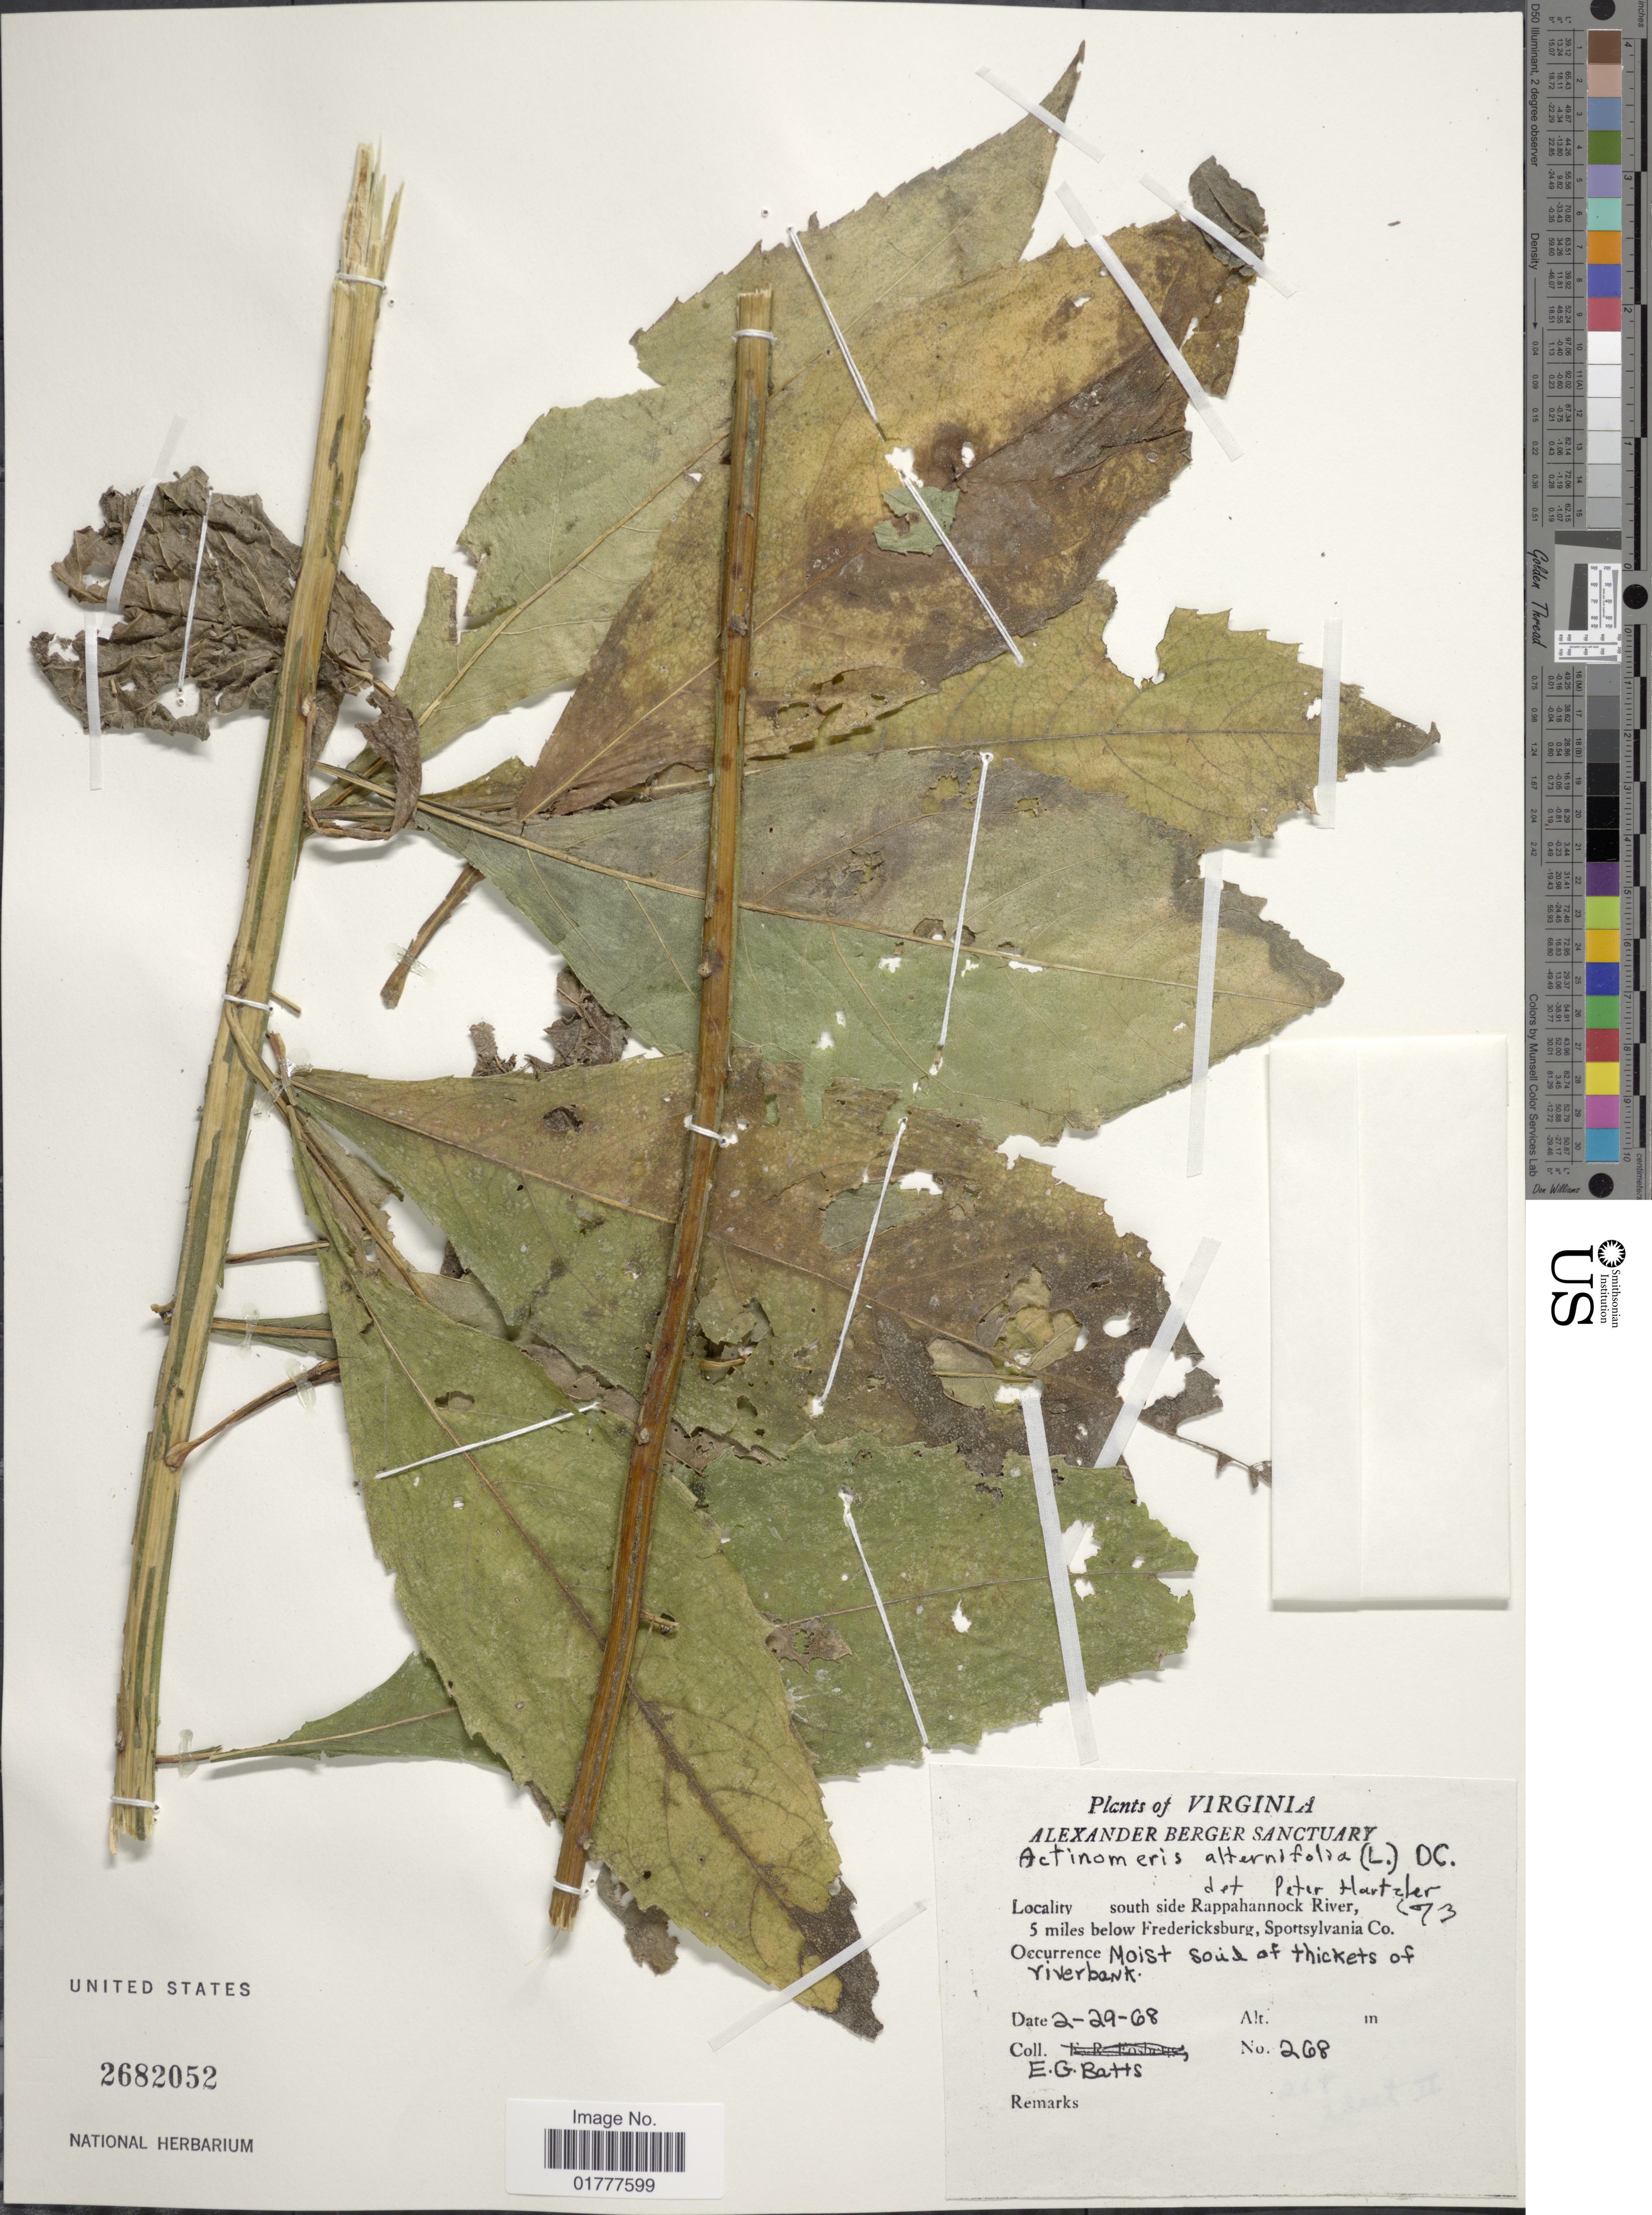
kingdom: Plantae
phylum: Tracheophyta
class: Magnoliopsida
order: Asterales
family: Asteraceae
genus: Actinomeris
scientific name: Actinomeris alternifolia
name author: (L.) DC.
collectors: E. Batts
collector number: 268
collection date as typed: Transcribed d/m/y: 29/2/68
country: United States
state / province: Virginia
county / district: Spotsylvania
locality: Alexander Berger Sanctuary. south side Rappahannock River, 5 miles below Fredericksburg.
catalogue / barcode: US 2682052